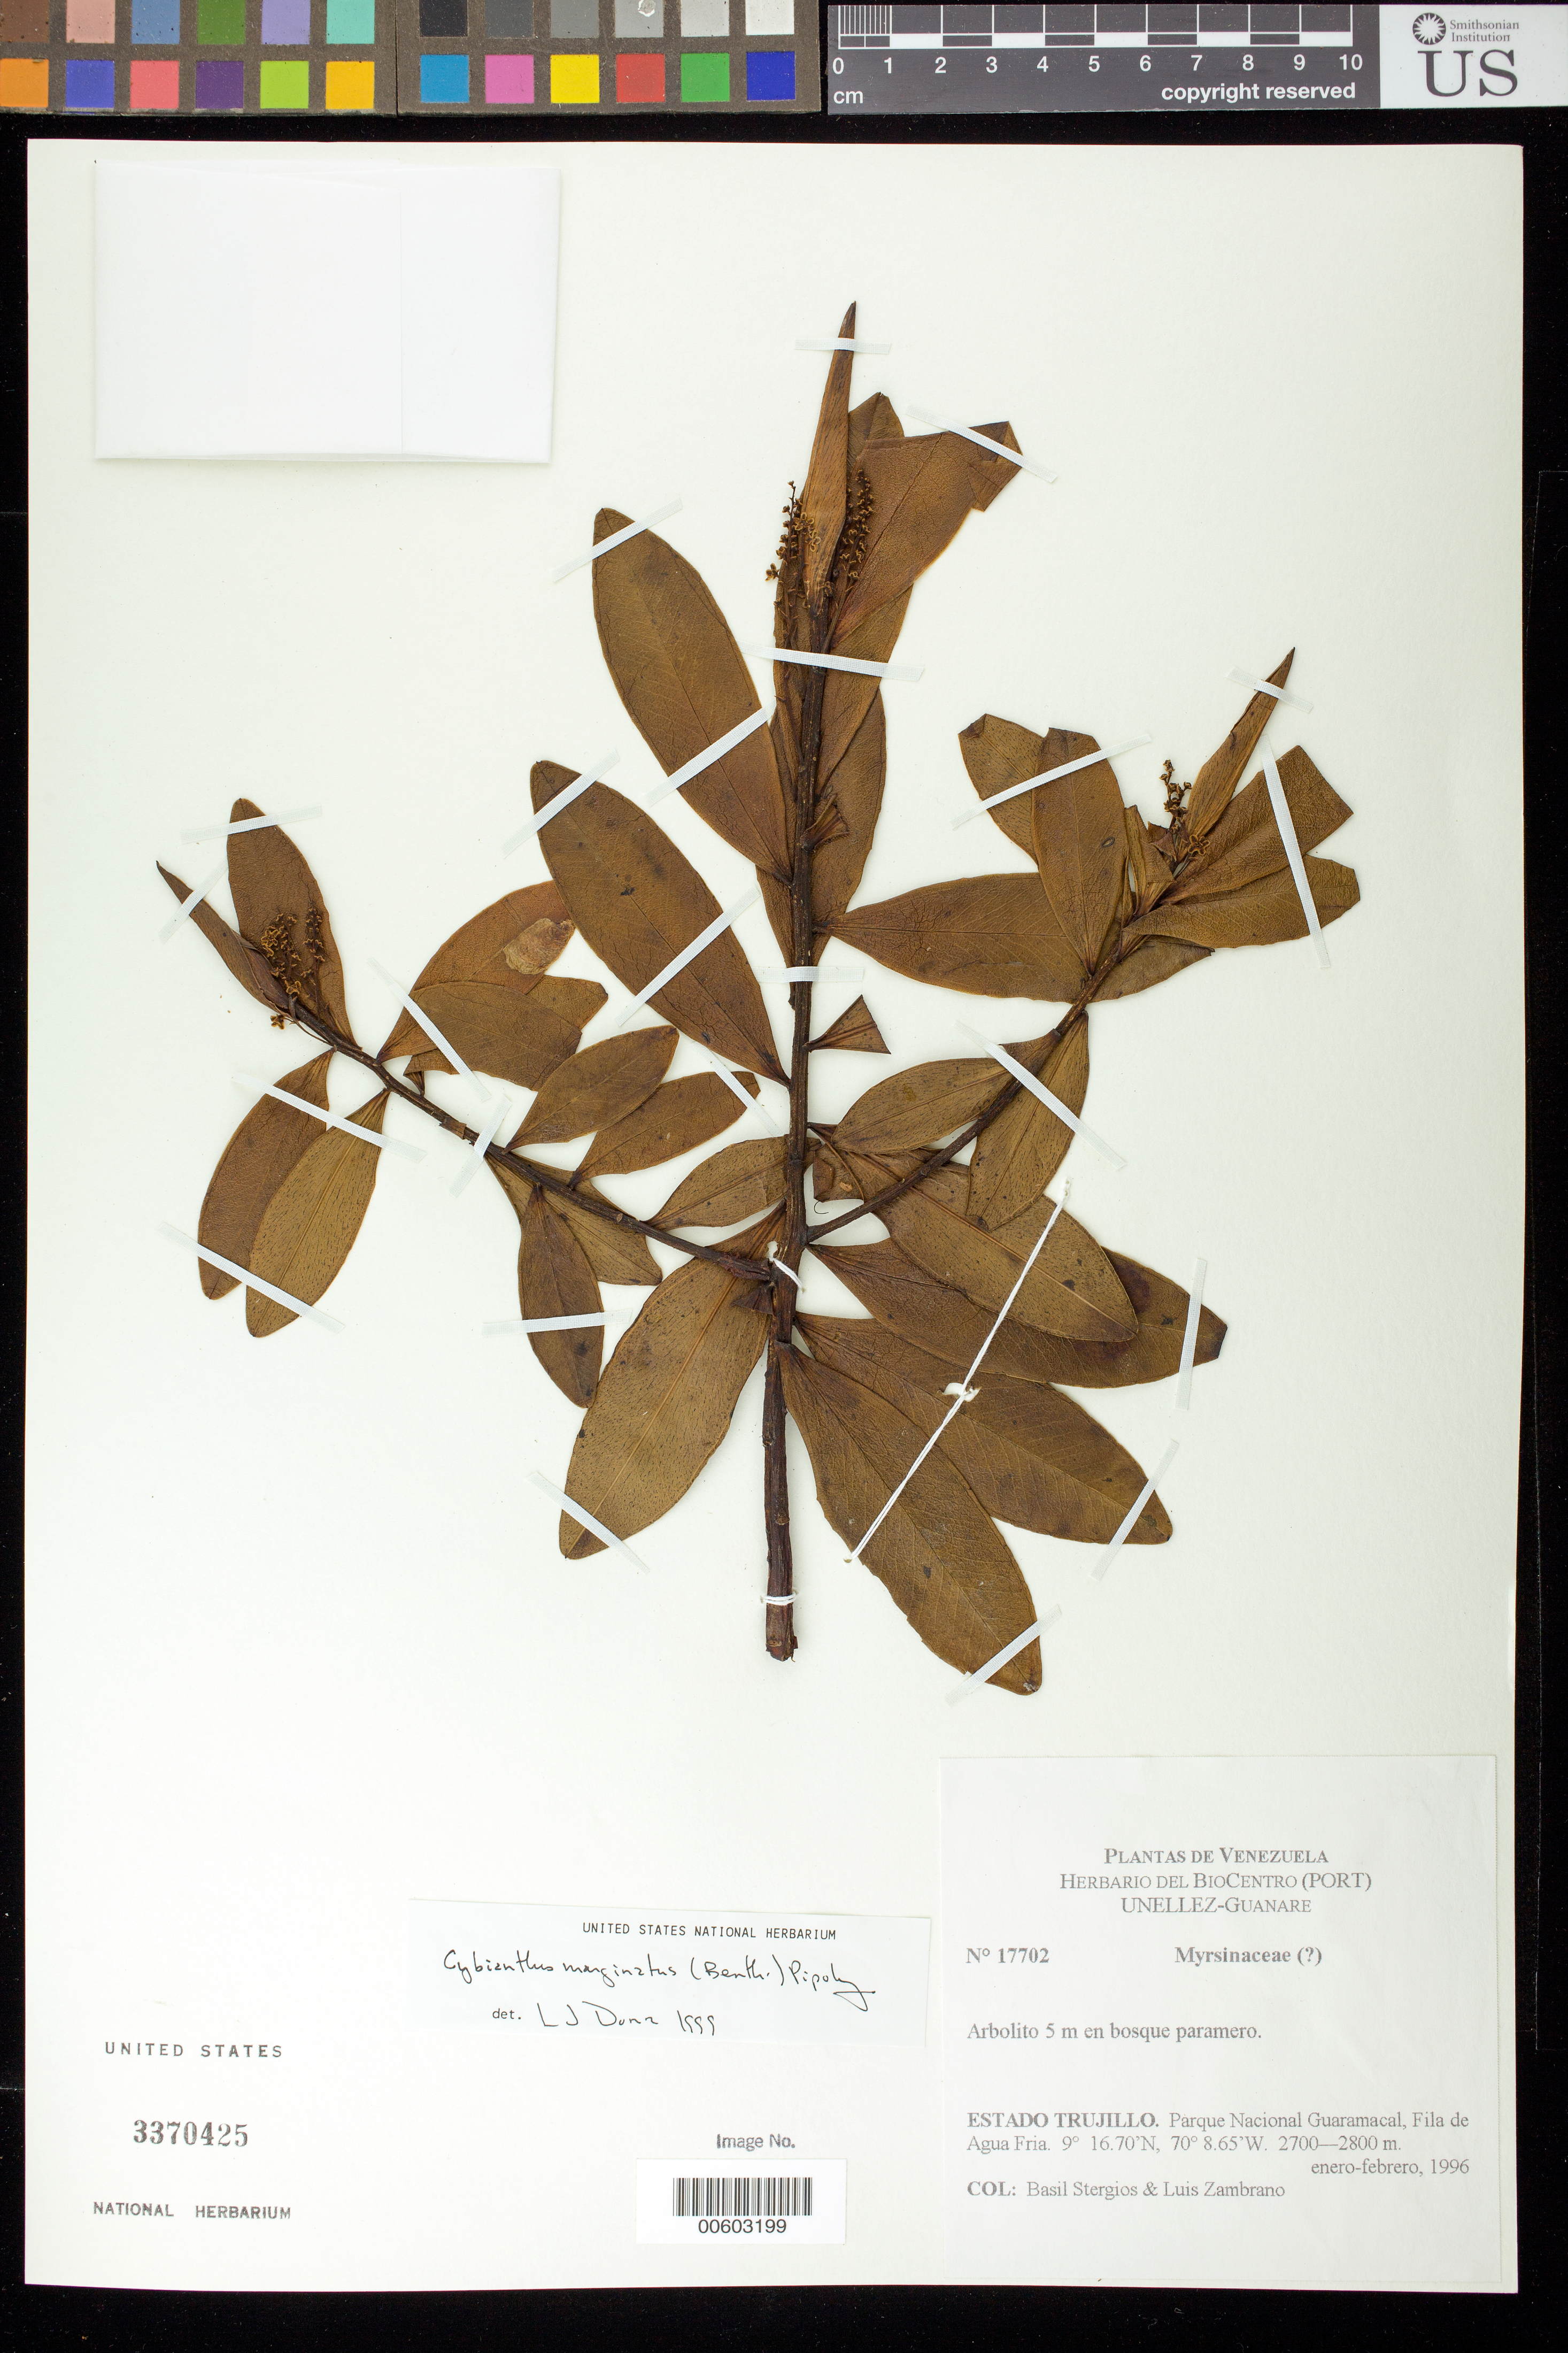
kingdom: Plantae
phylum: Tracheophyta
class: Magnoliopsida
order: Ericales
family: Primulaceae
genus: Cybianthus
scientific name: Cybianthus marginatus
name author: (Benth.) Pipoly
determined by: Dorr, L. J., (BOT), Smithsonian Institution - National Museum of Natural History (UNITED STATES)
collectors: B. G. Stergios & L. Zambrano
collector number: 17702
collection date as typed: Jan 1996 to -- Feb 1996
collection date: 1996-01/1996-02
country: Venezuela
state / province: Trujillo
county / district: Boconó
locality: Parque Nacional Guaramacal, Fila de Agua Fria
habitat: Bosque paramero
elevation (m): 2700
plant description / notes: COL, PORT, US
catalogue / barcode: US 3370425